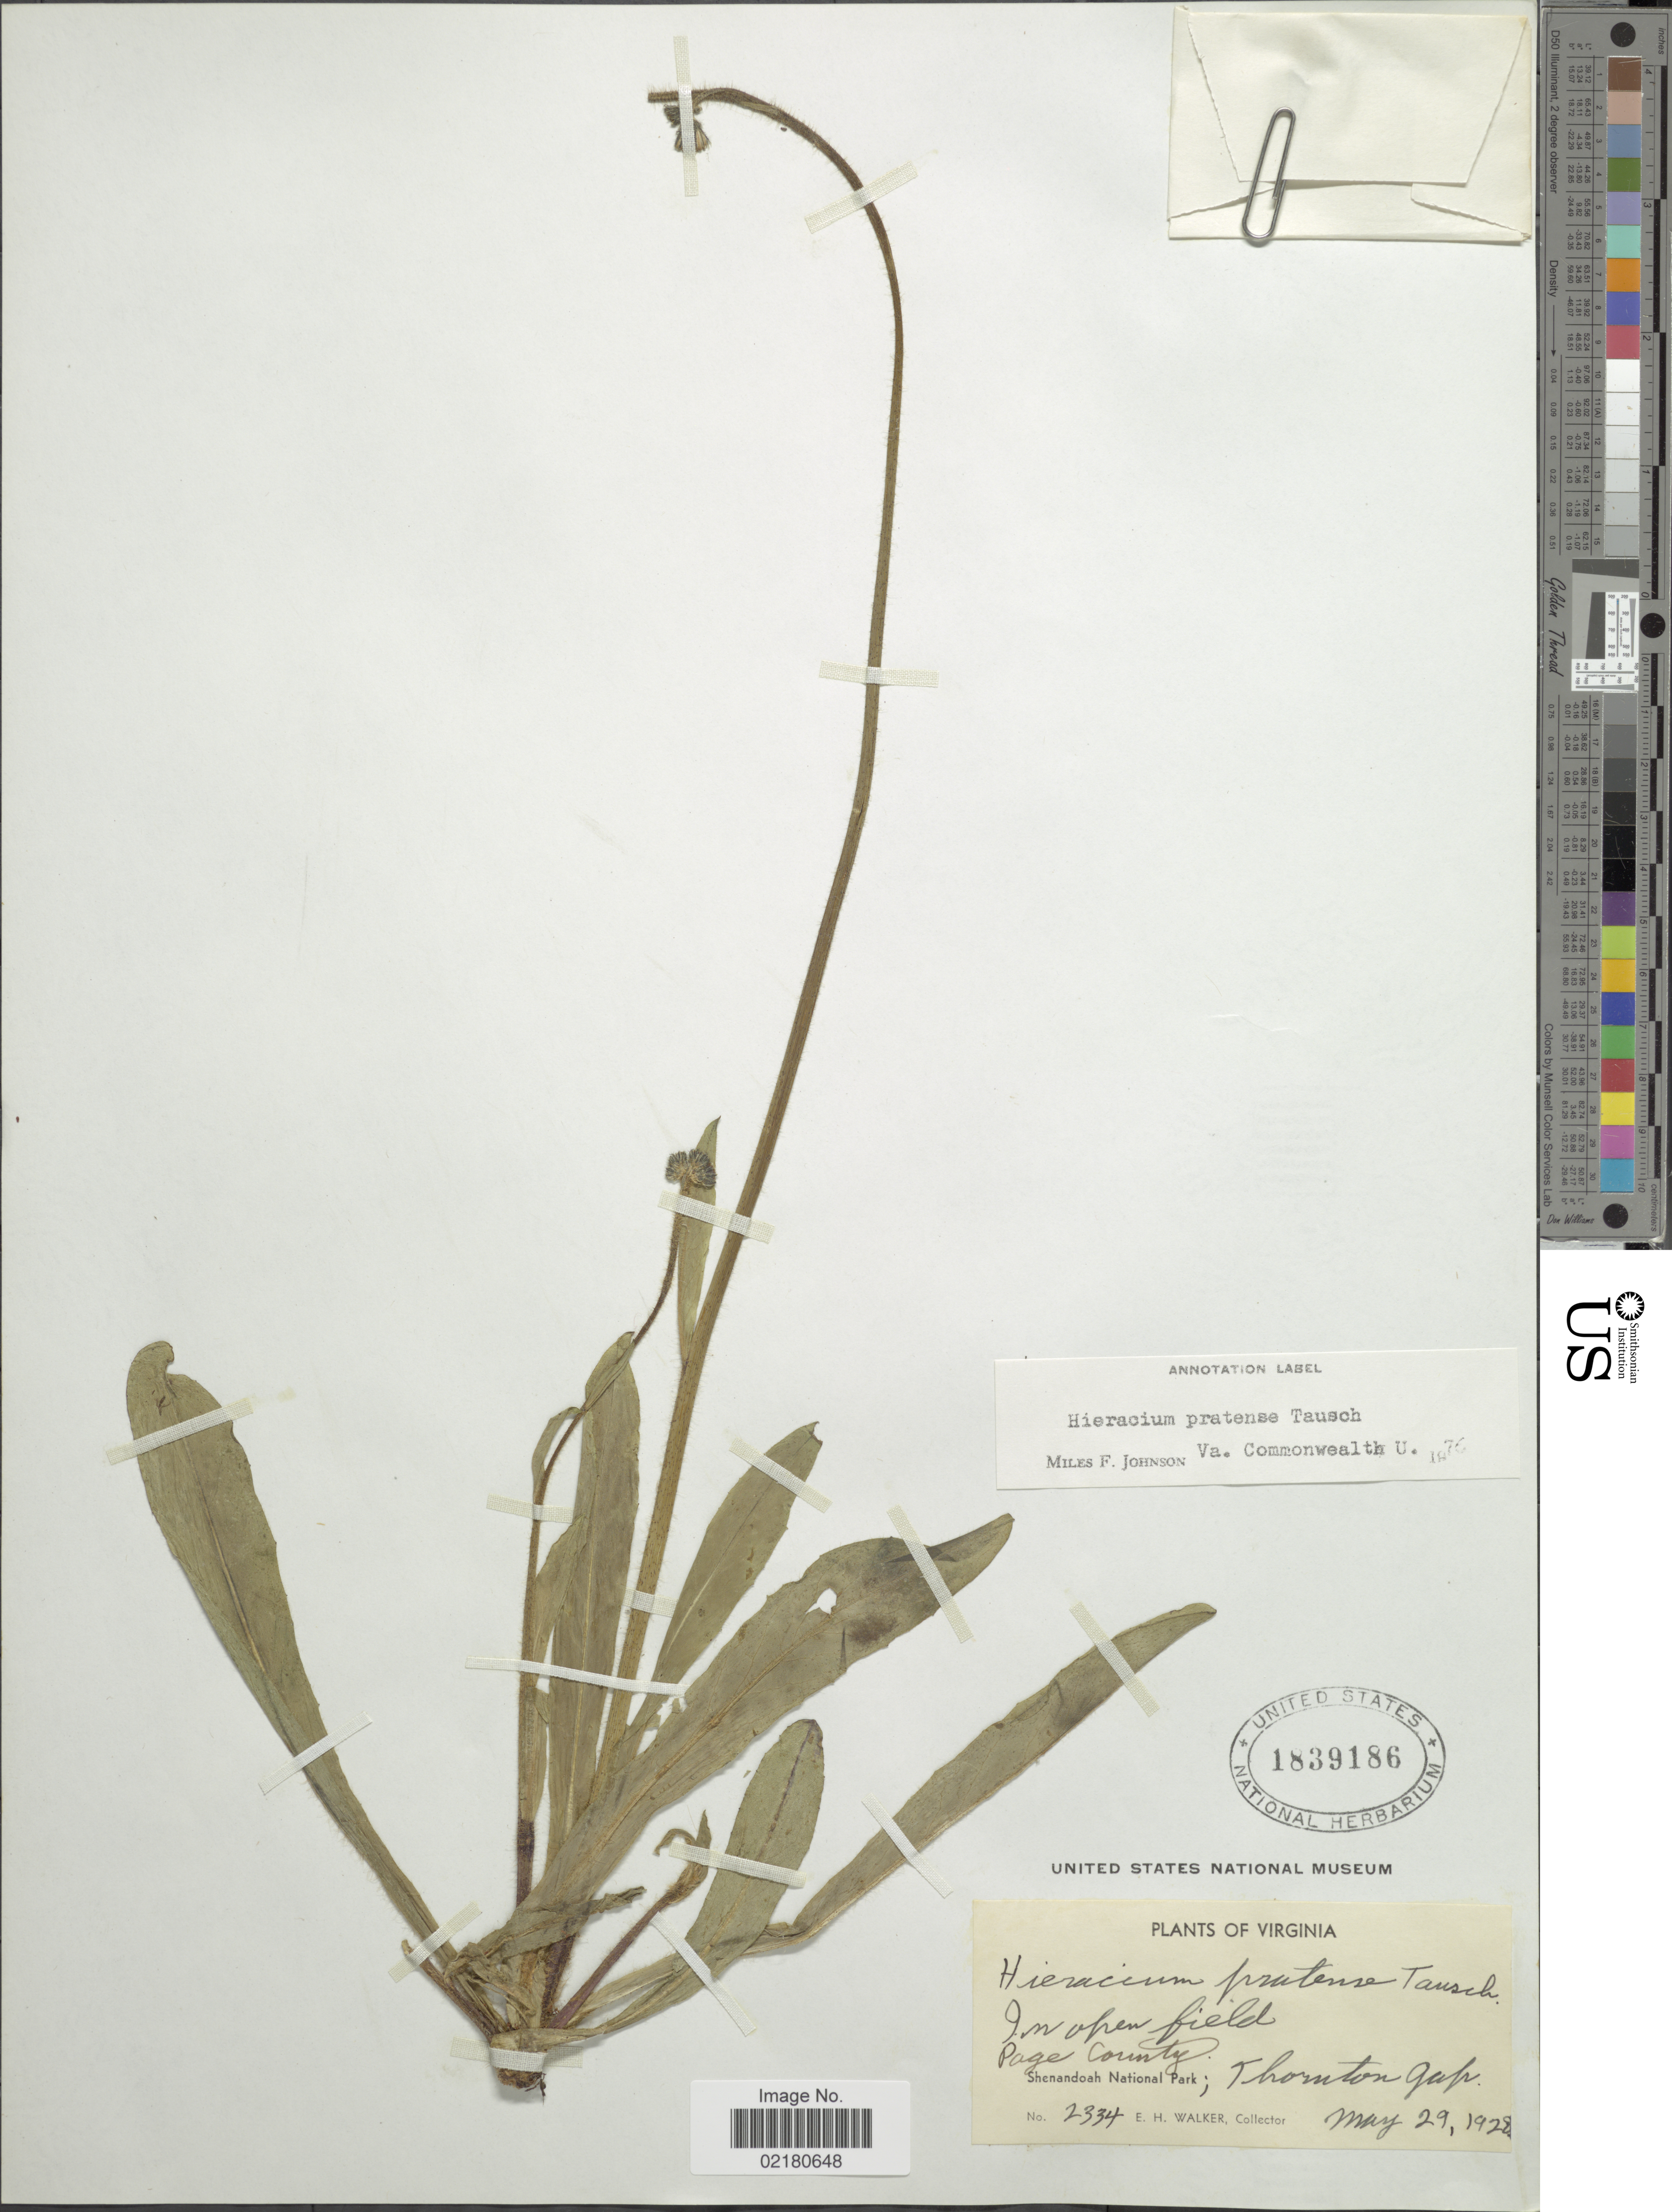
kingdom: Plantae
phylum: Tracheophyta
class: Magnoliopsida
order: Asterales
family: Asteraceae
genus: Pilosella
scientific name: Pilosella caespitosa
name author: (Dumort.) P. D. Sell & C. West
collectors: E. H. Walker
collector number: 2334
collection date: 1928-05-29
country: United States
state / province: Virginia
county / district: Page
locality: Virginia, In open Field, Page County, Shenandoah National Park; Thornton Gap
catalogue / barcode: US 1839186